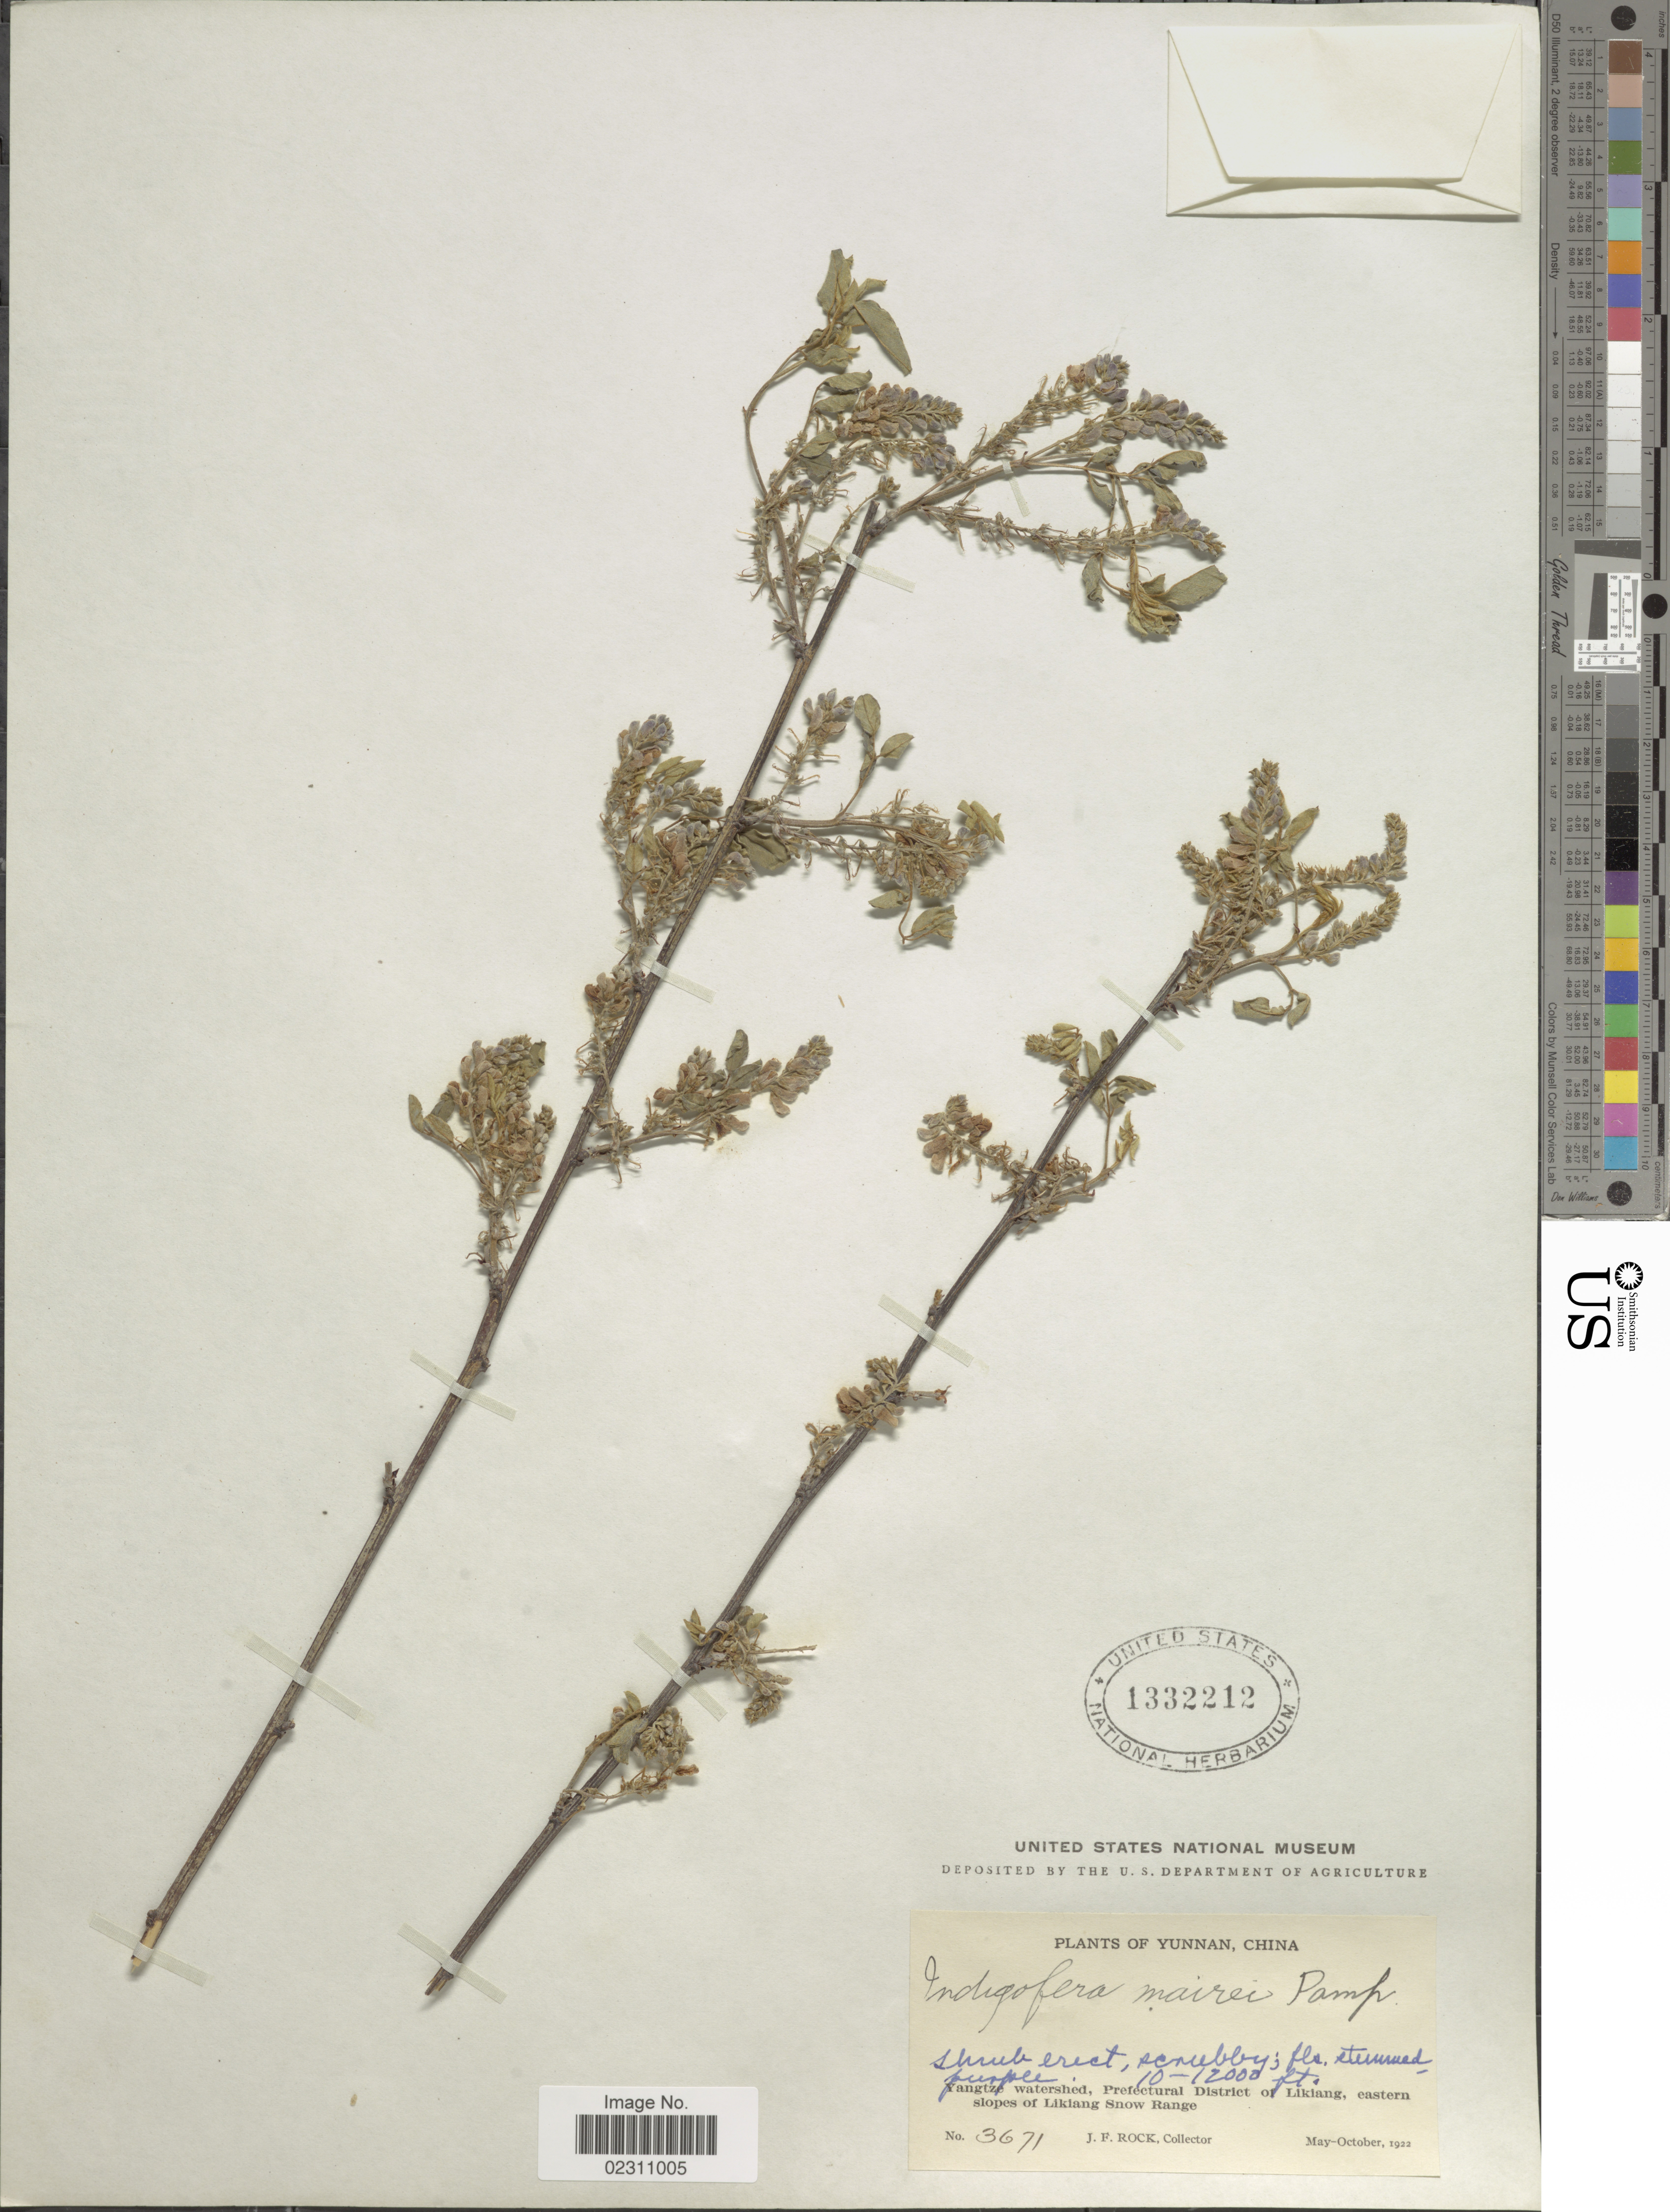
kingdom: Plantae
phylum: Tracheophyta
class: Magnoliopsida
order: Fabales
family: Fabaceae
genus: Indigofera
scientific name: Indigofera mairei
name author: Pamp.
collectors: J. Rock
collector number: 3671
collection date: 1922-05/1922-10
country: China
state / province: Yunnan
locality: Yangtze watershed, Prefectural District of Likiang, eastern slopes of Likiang Snow Range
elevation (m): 3048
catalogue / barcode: US 1332212